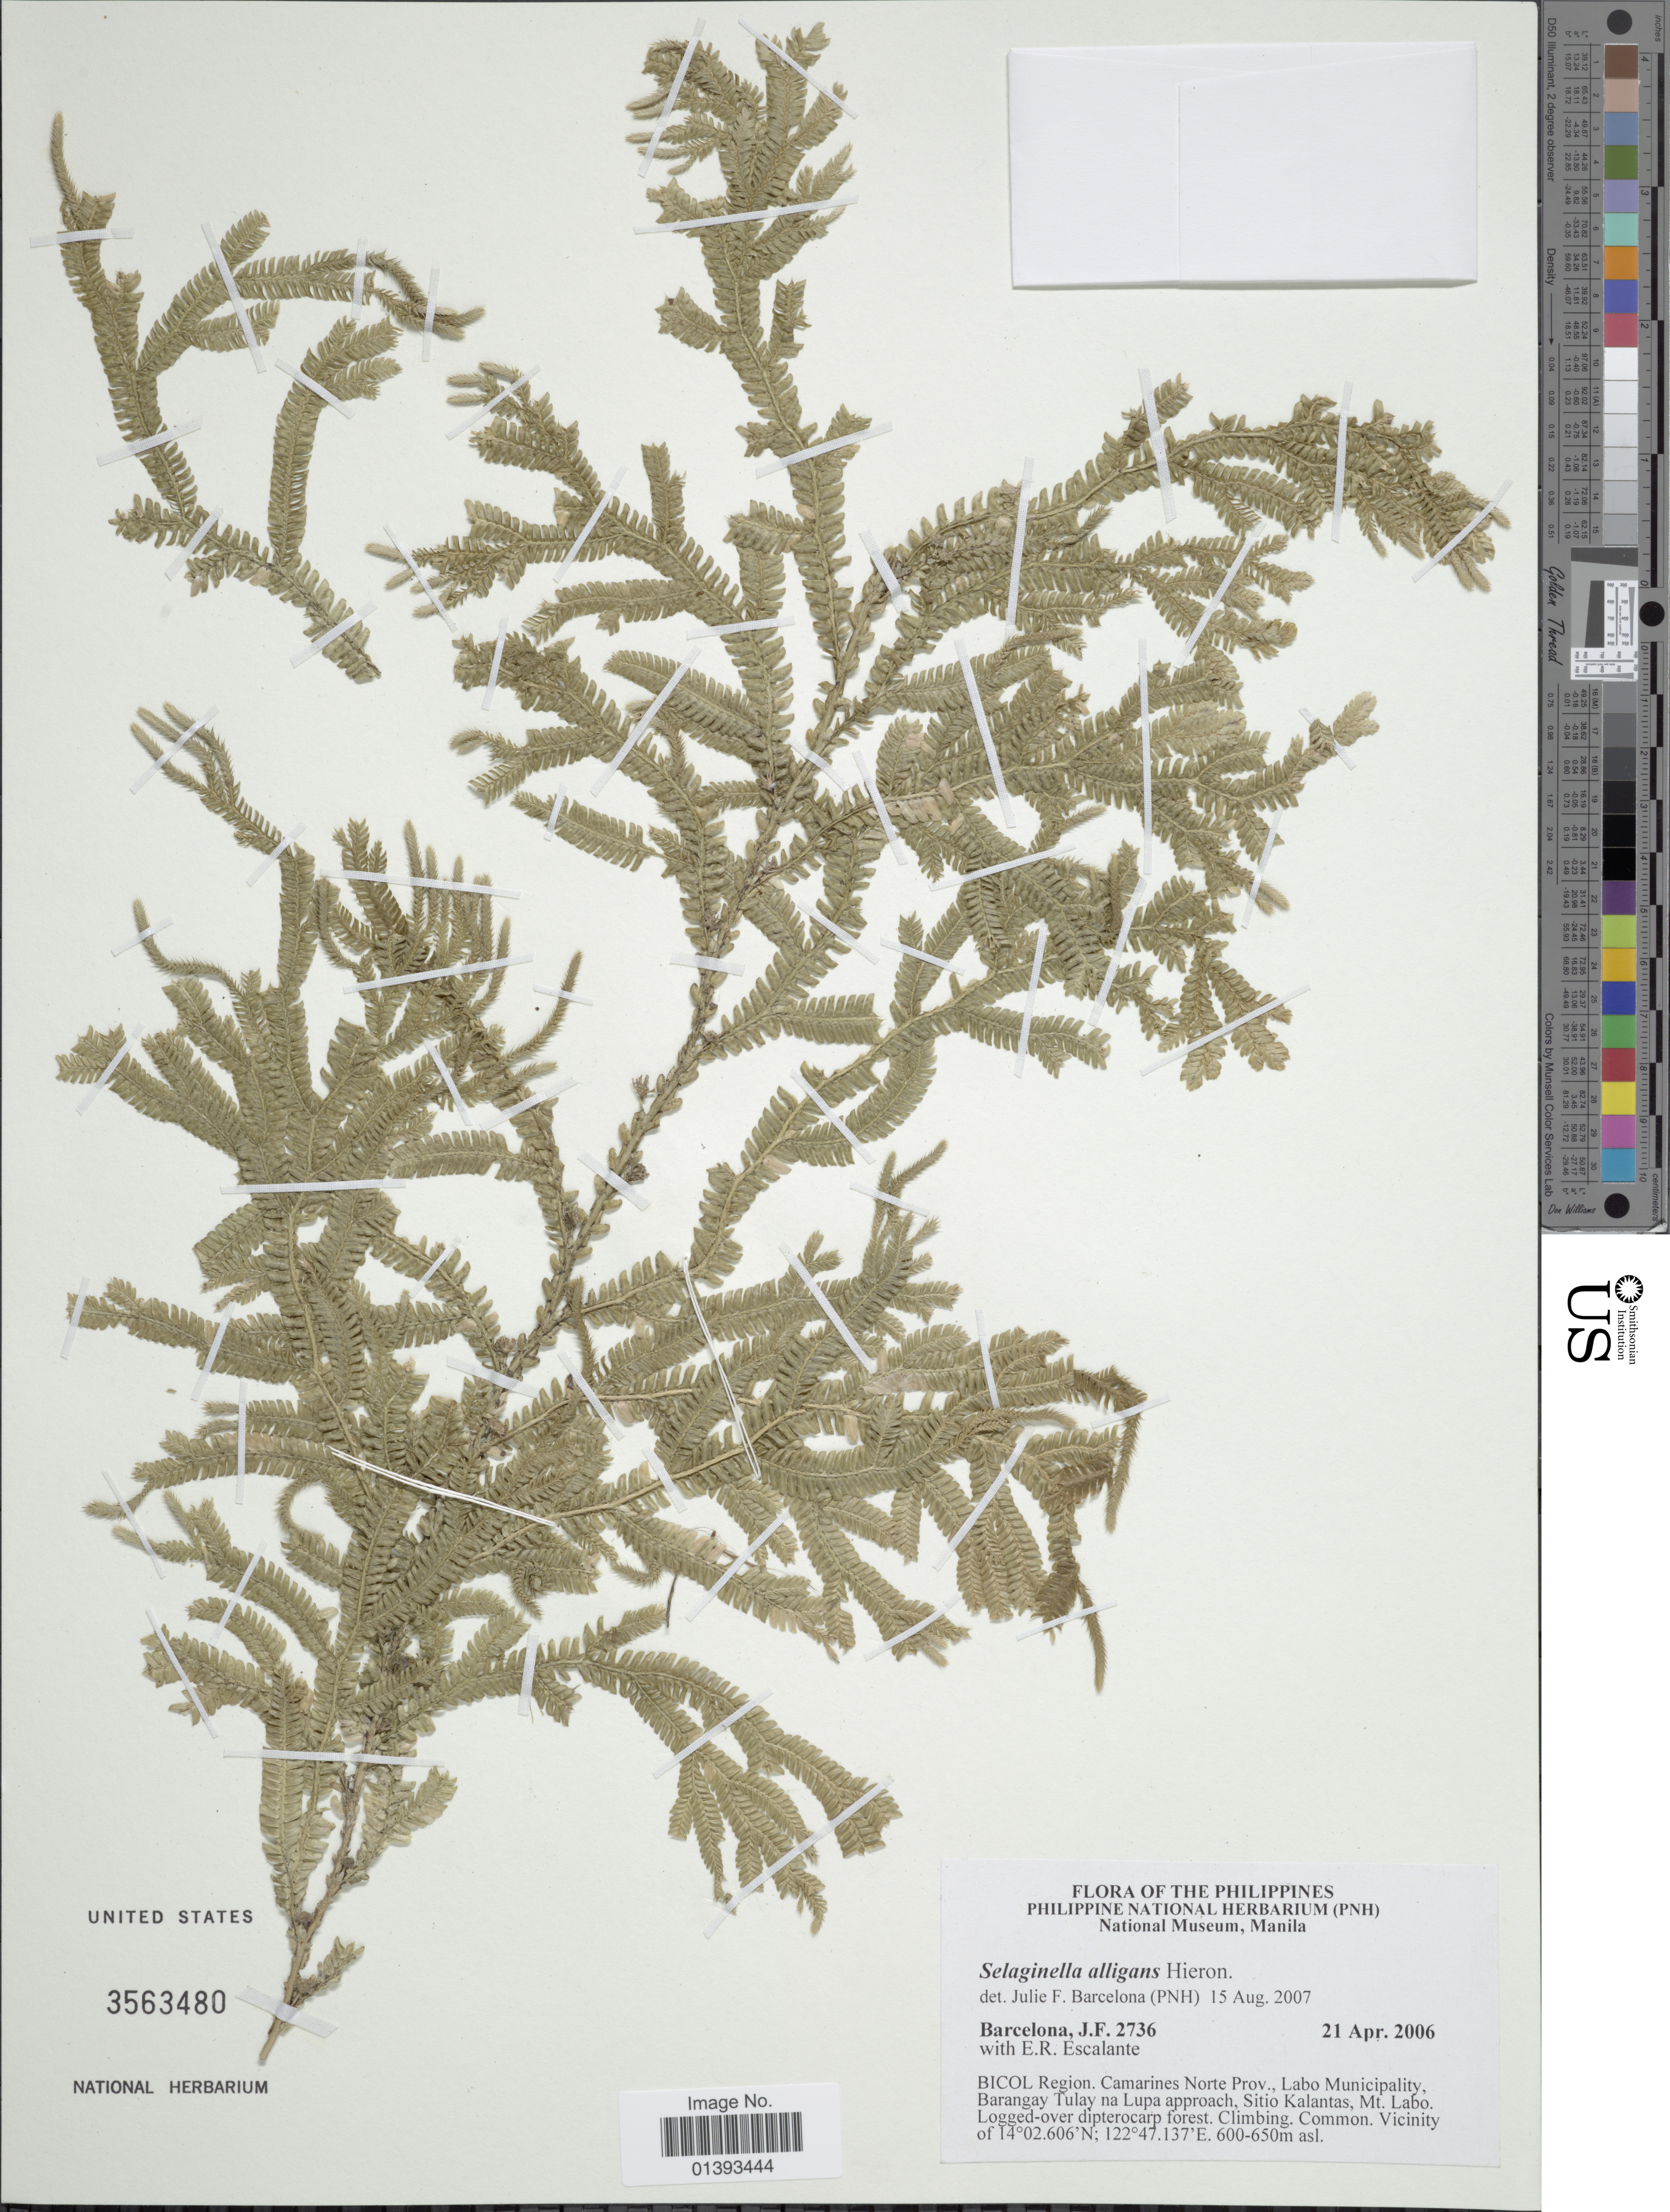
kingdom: Plantae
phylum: Tracheophyta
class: Lycopodiopsida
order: Selaginellales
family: Selaginellaceae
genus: Selaginella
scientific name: Selaginella alligans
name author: Hieron.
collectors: J. F. Barcelona & E. Escalante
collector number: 2736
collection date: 2006-04-21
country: Philippines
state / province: Bicol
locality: Bicol Region, Camarines Norte Prov. Labo Municipality, Barangay Tulay na Lupa approach, Sitio Kalantas, Mt. Labo.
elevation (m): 600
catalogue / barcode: US 3563480